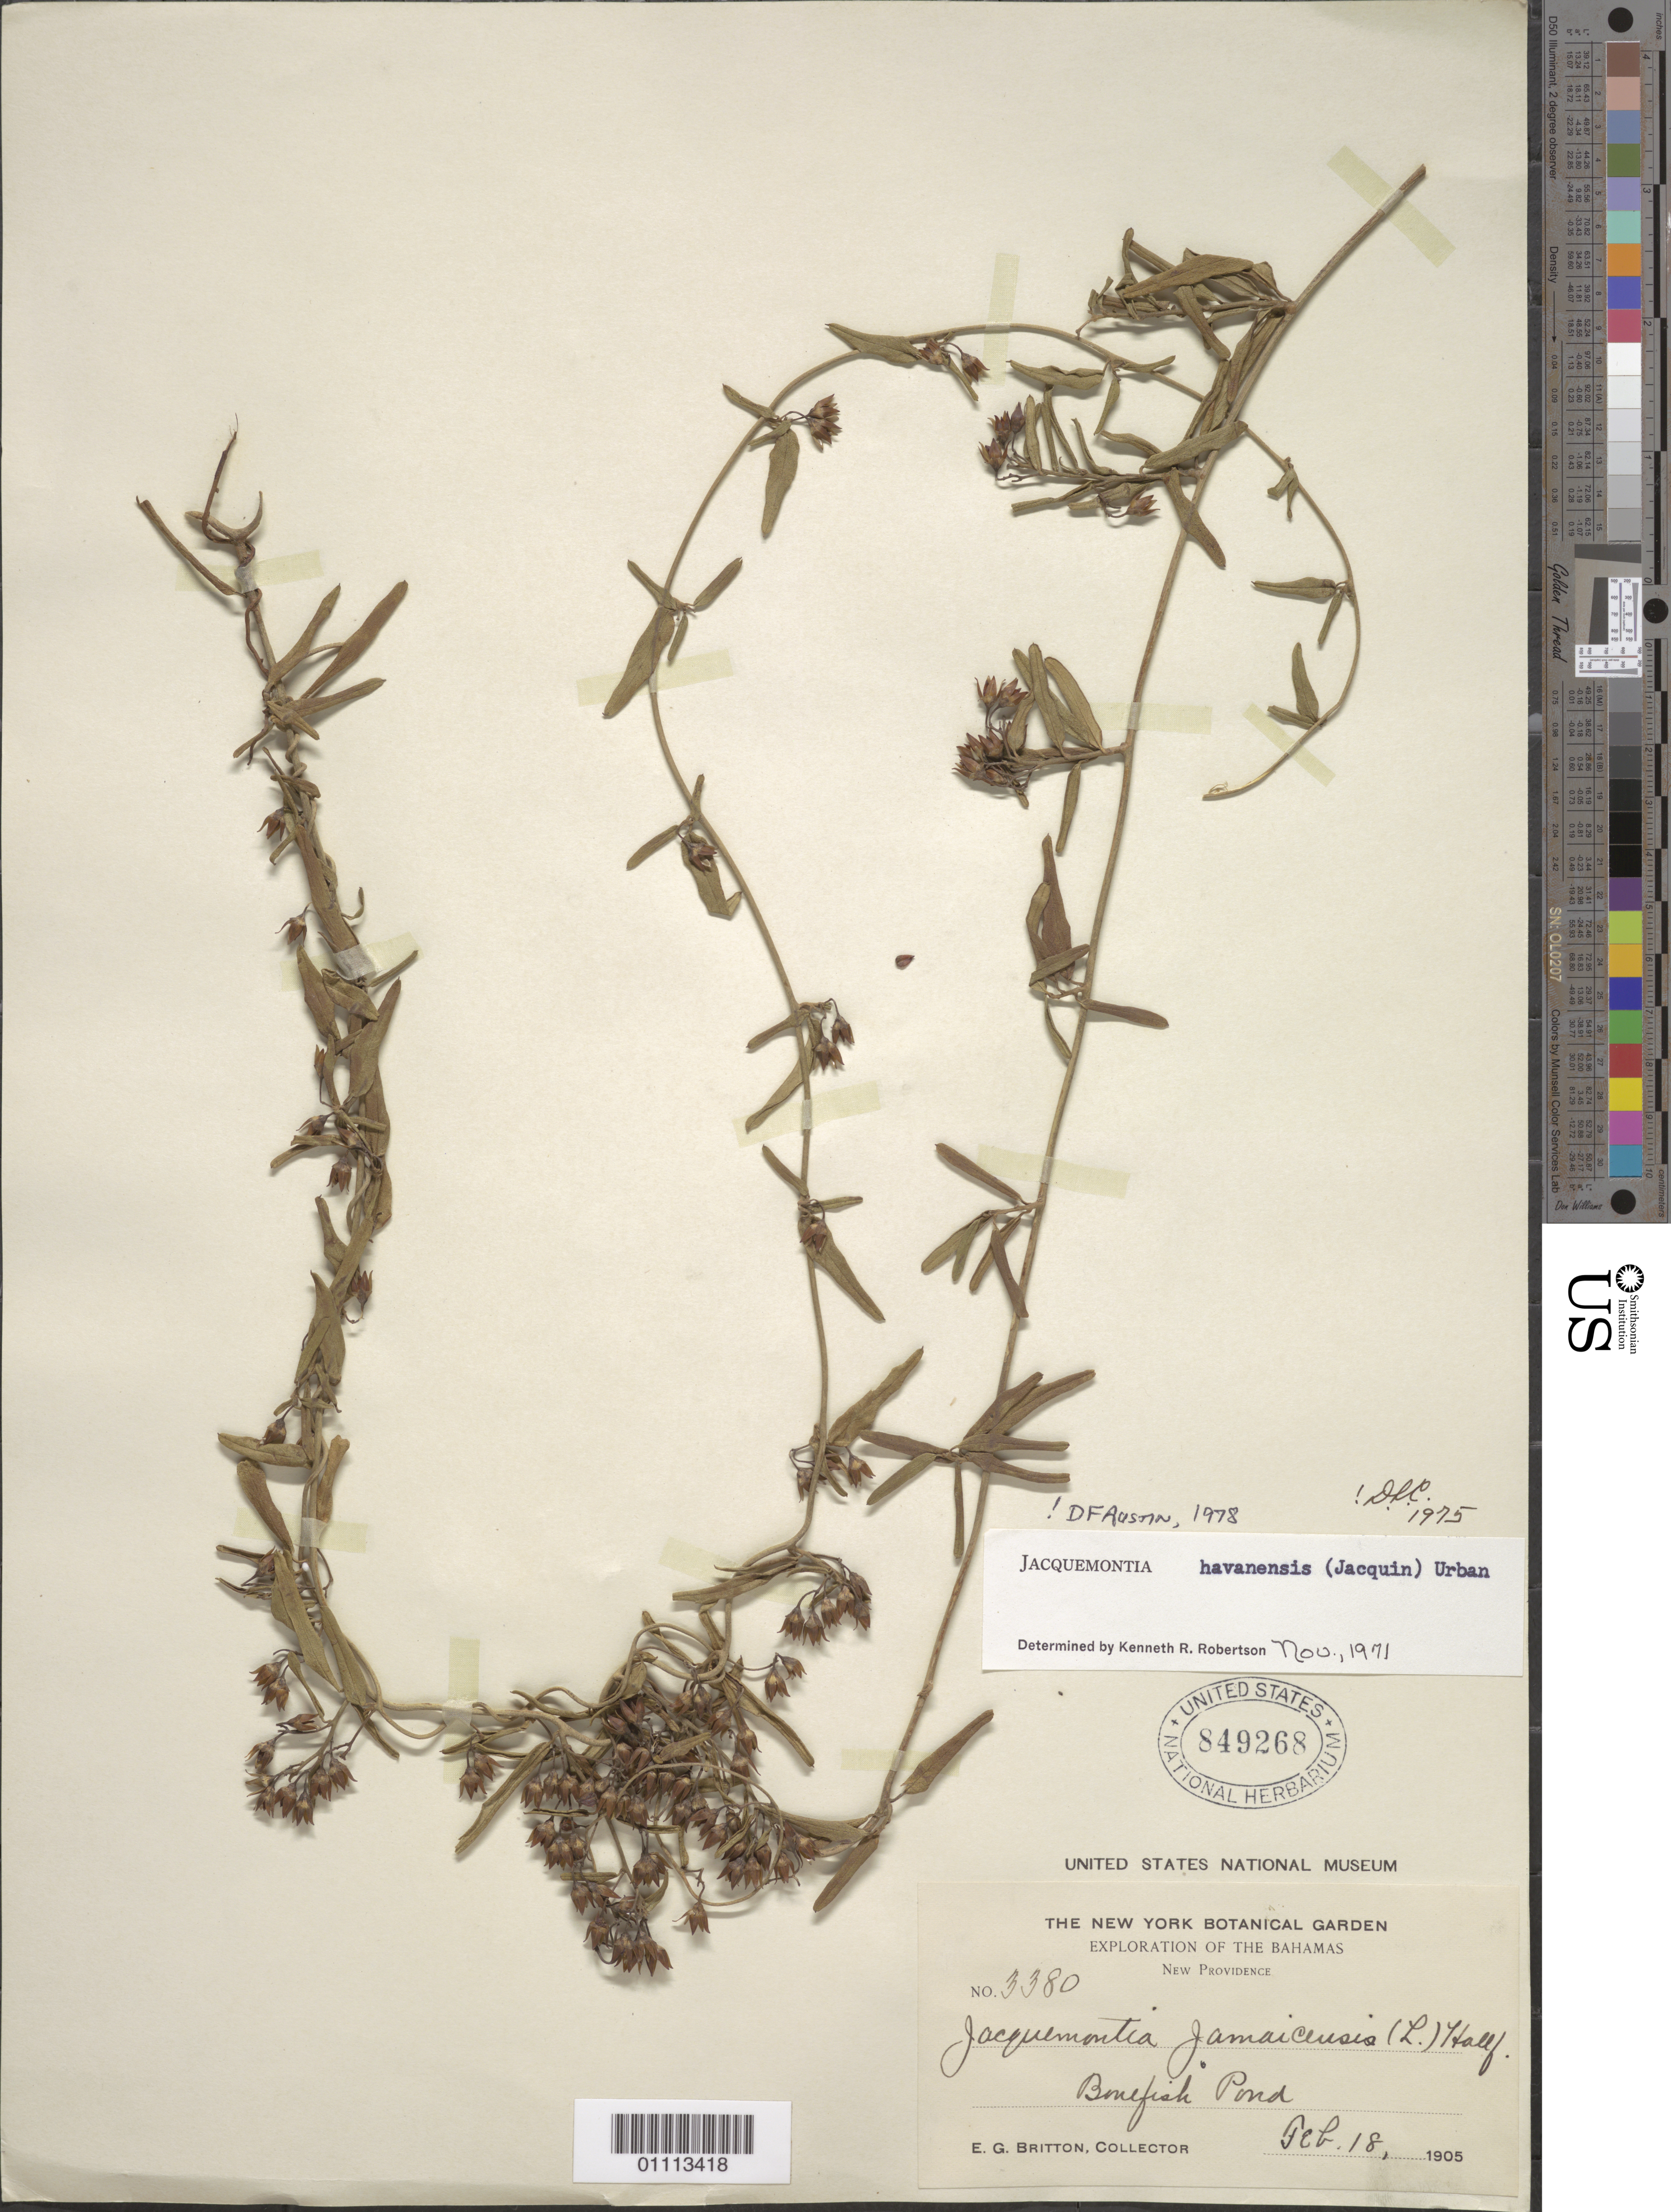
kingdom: Plantae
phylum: Tracheophyta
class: Magnoliopsida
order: Solanales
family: Convolvulaceae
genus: Jacquemontia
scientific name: Jacquemontia havanensis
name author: (Jacq.) Urb.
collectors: E. G. Britton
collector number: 3380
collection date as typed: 18 Feb 1905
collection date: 1905-02-18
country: Bahamas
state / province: New Providence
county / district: Nassau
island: New Providence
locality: Bonefish Pond.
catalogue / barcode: US 849268